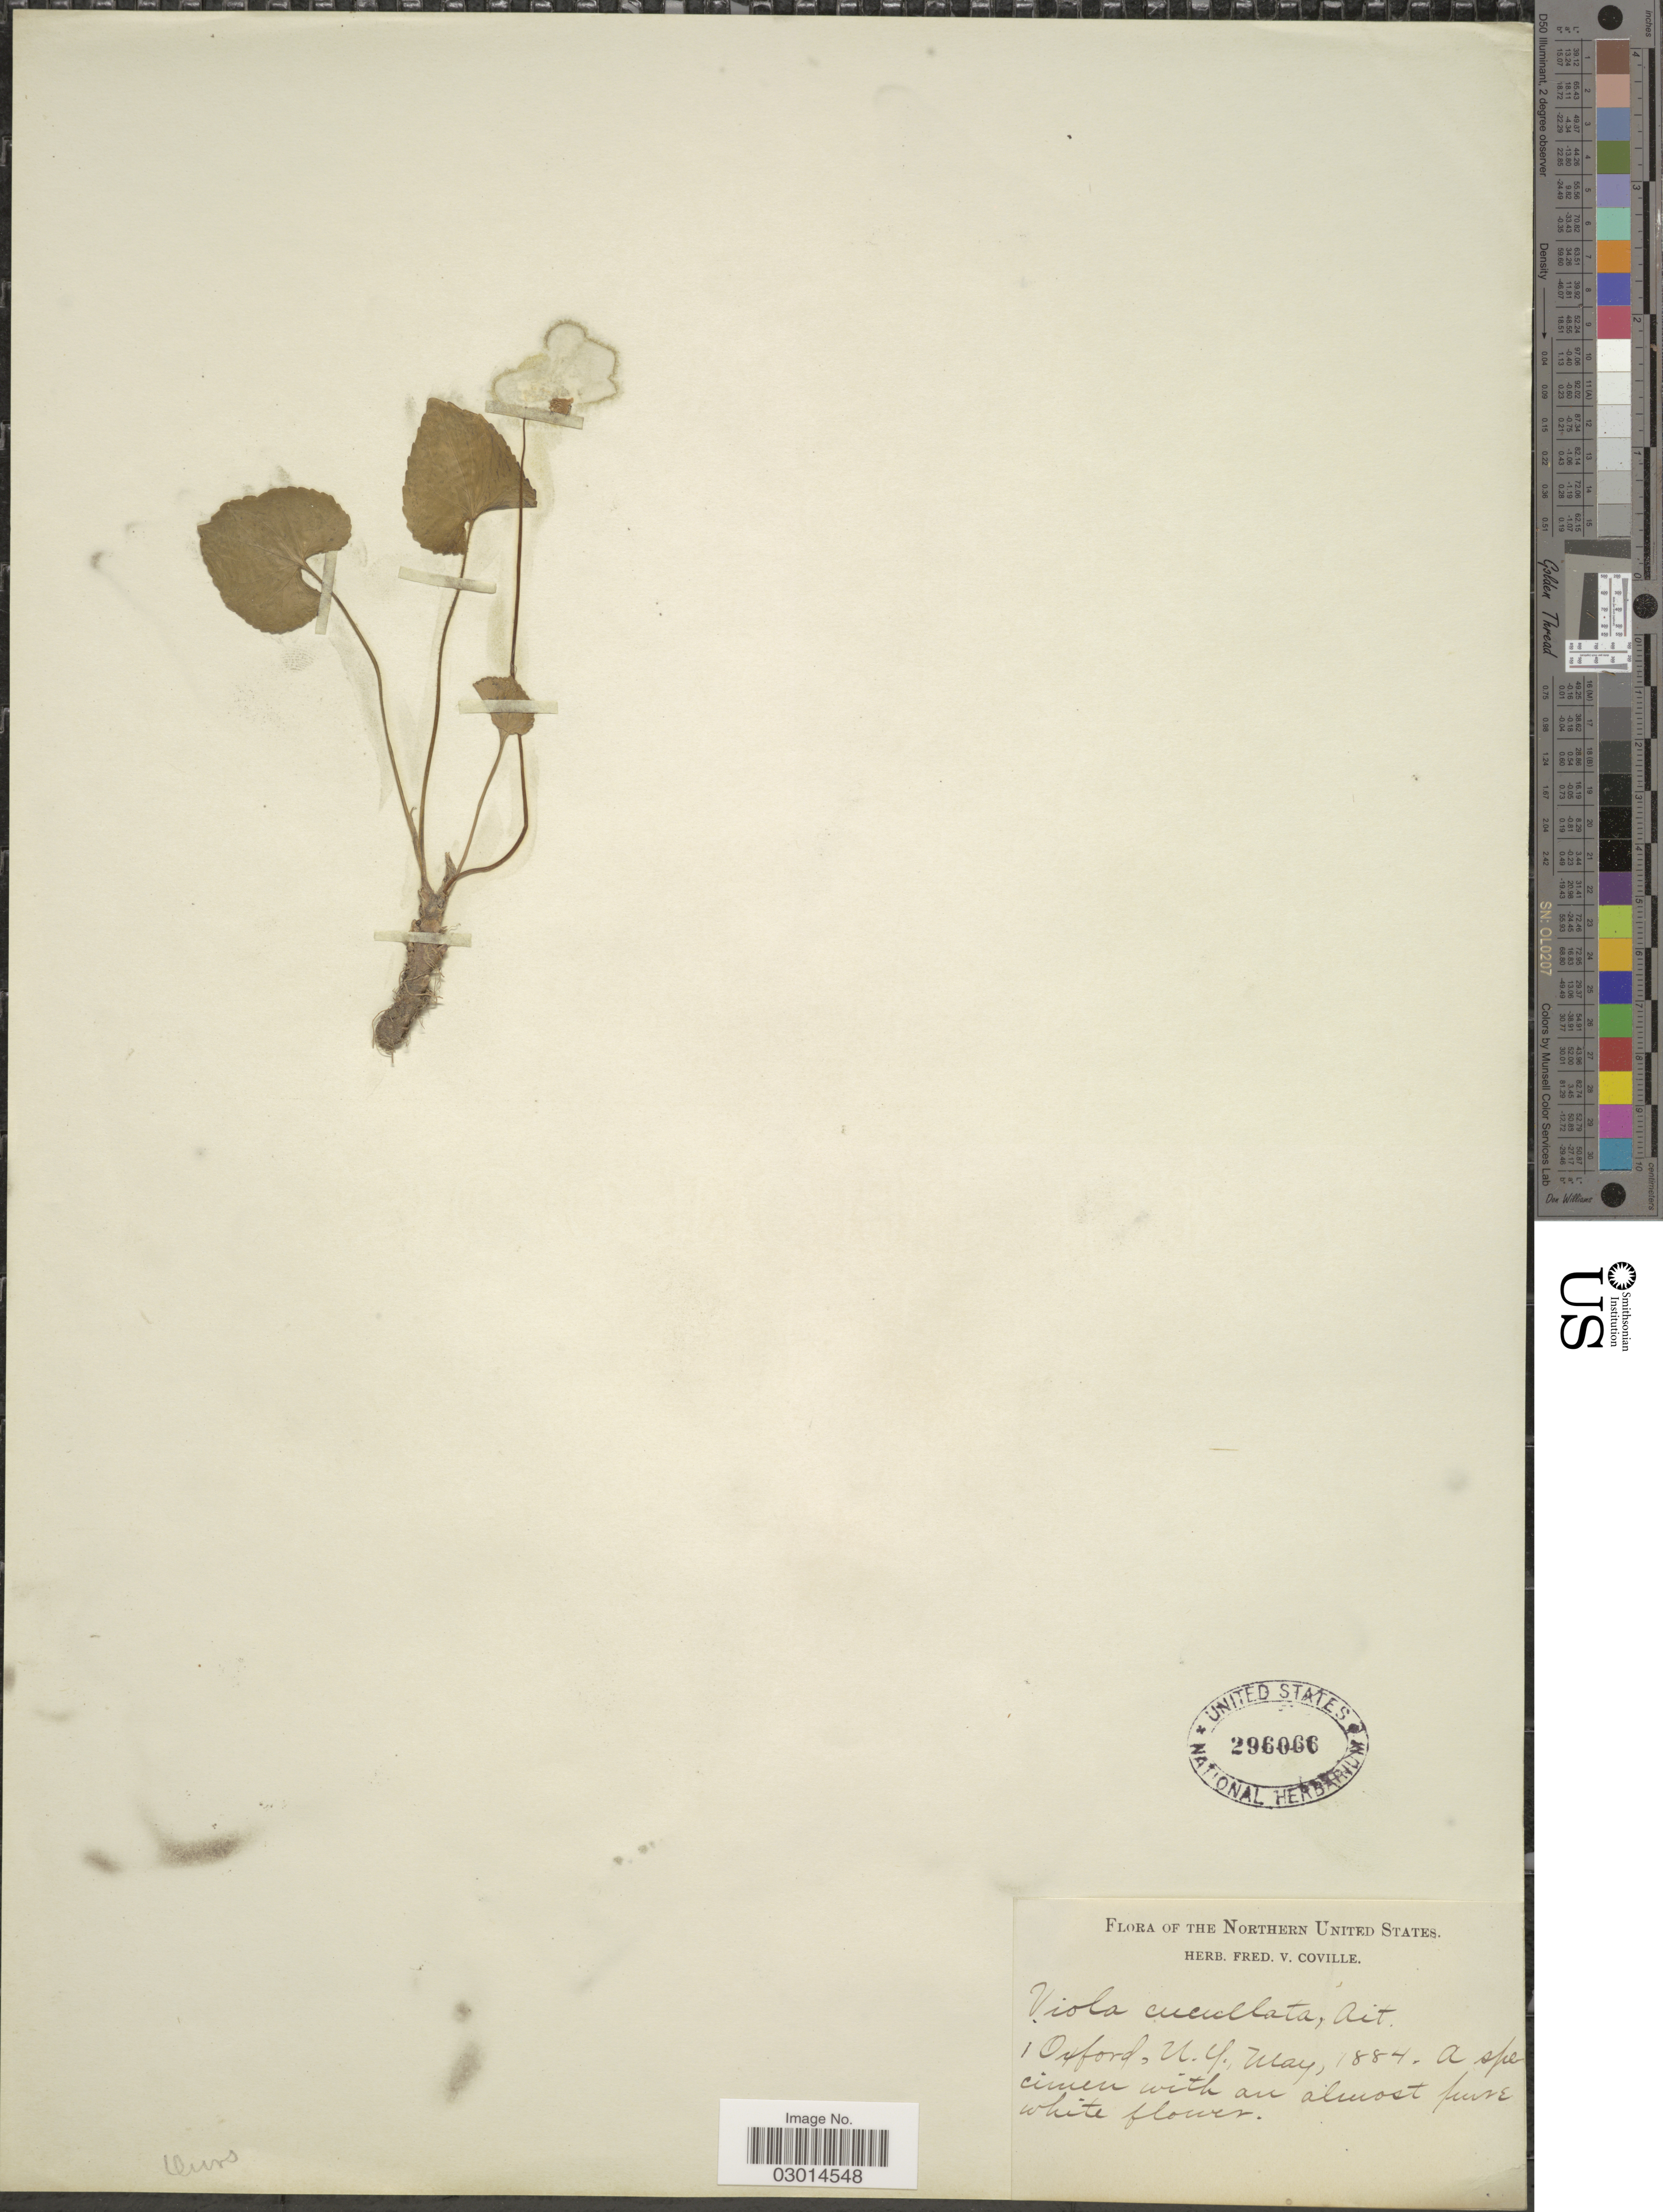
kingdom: Plantae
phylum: Tracheophyta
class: Magnoliopsida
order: Malpighiales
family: Violaceae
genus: Viola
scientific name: Viola cucullata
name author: Aiton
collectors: ex herb. Fred. V. Coville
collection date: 1884-05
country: United States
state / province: New York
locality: Northern United States. Oxford.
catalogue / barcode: US 296066